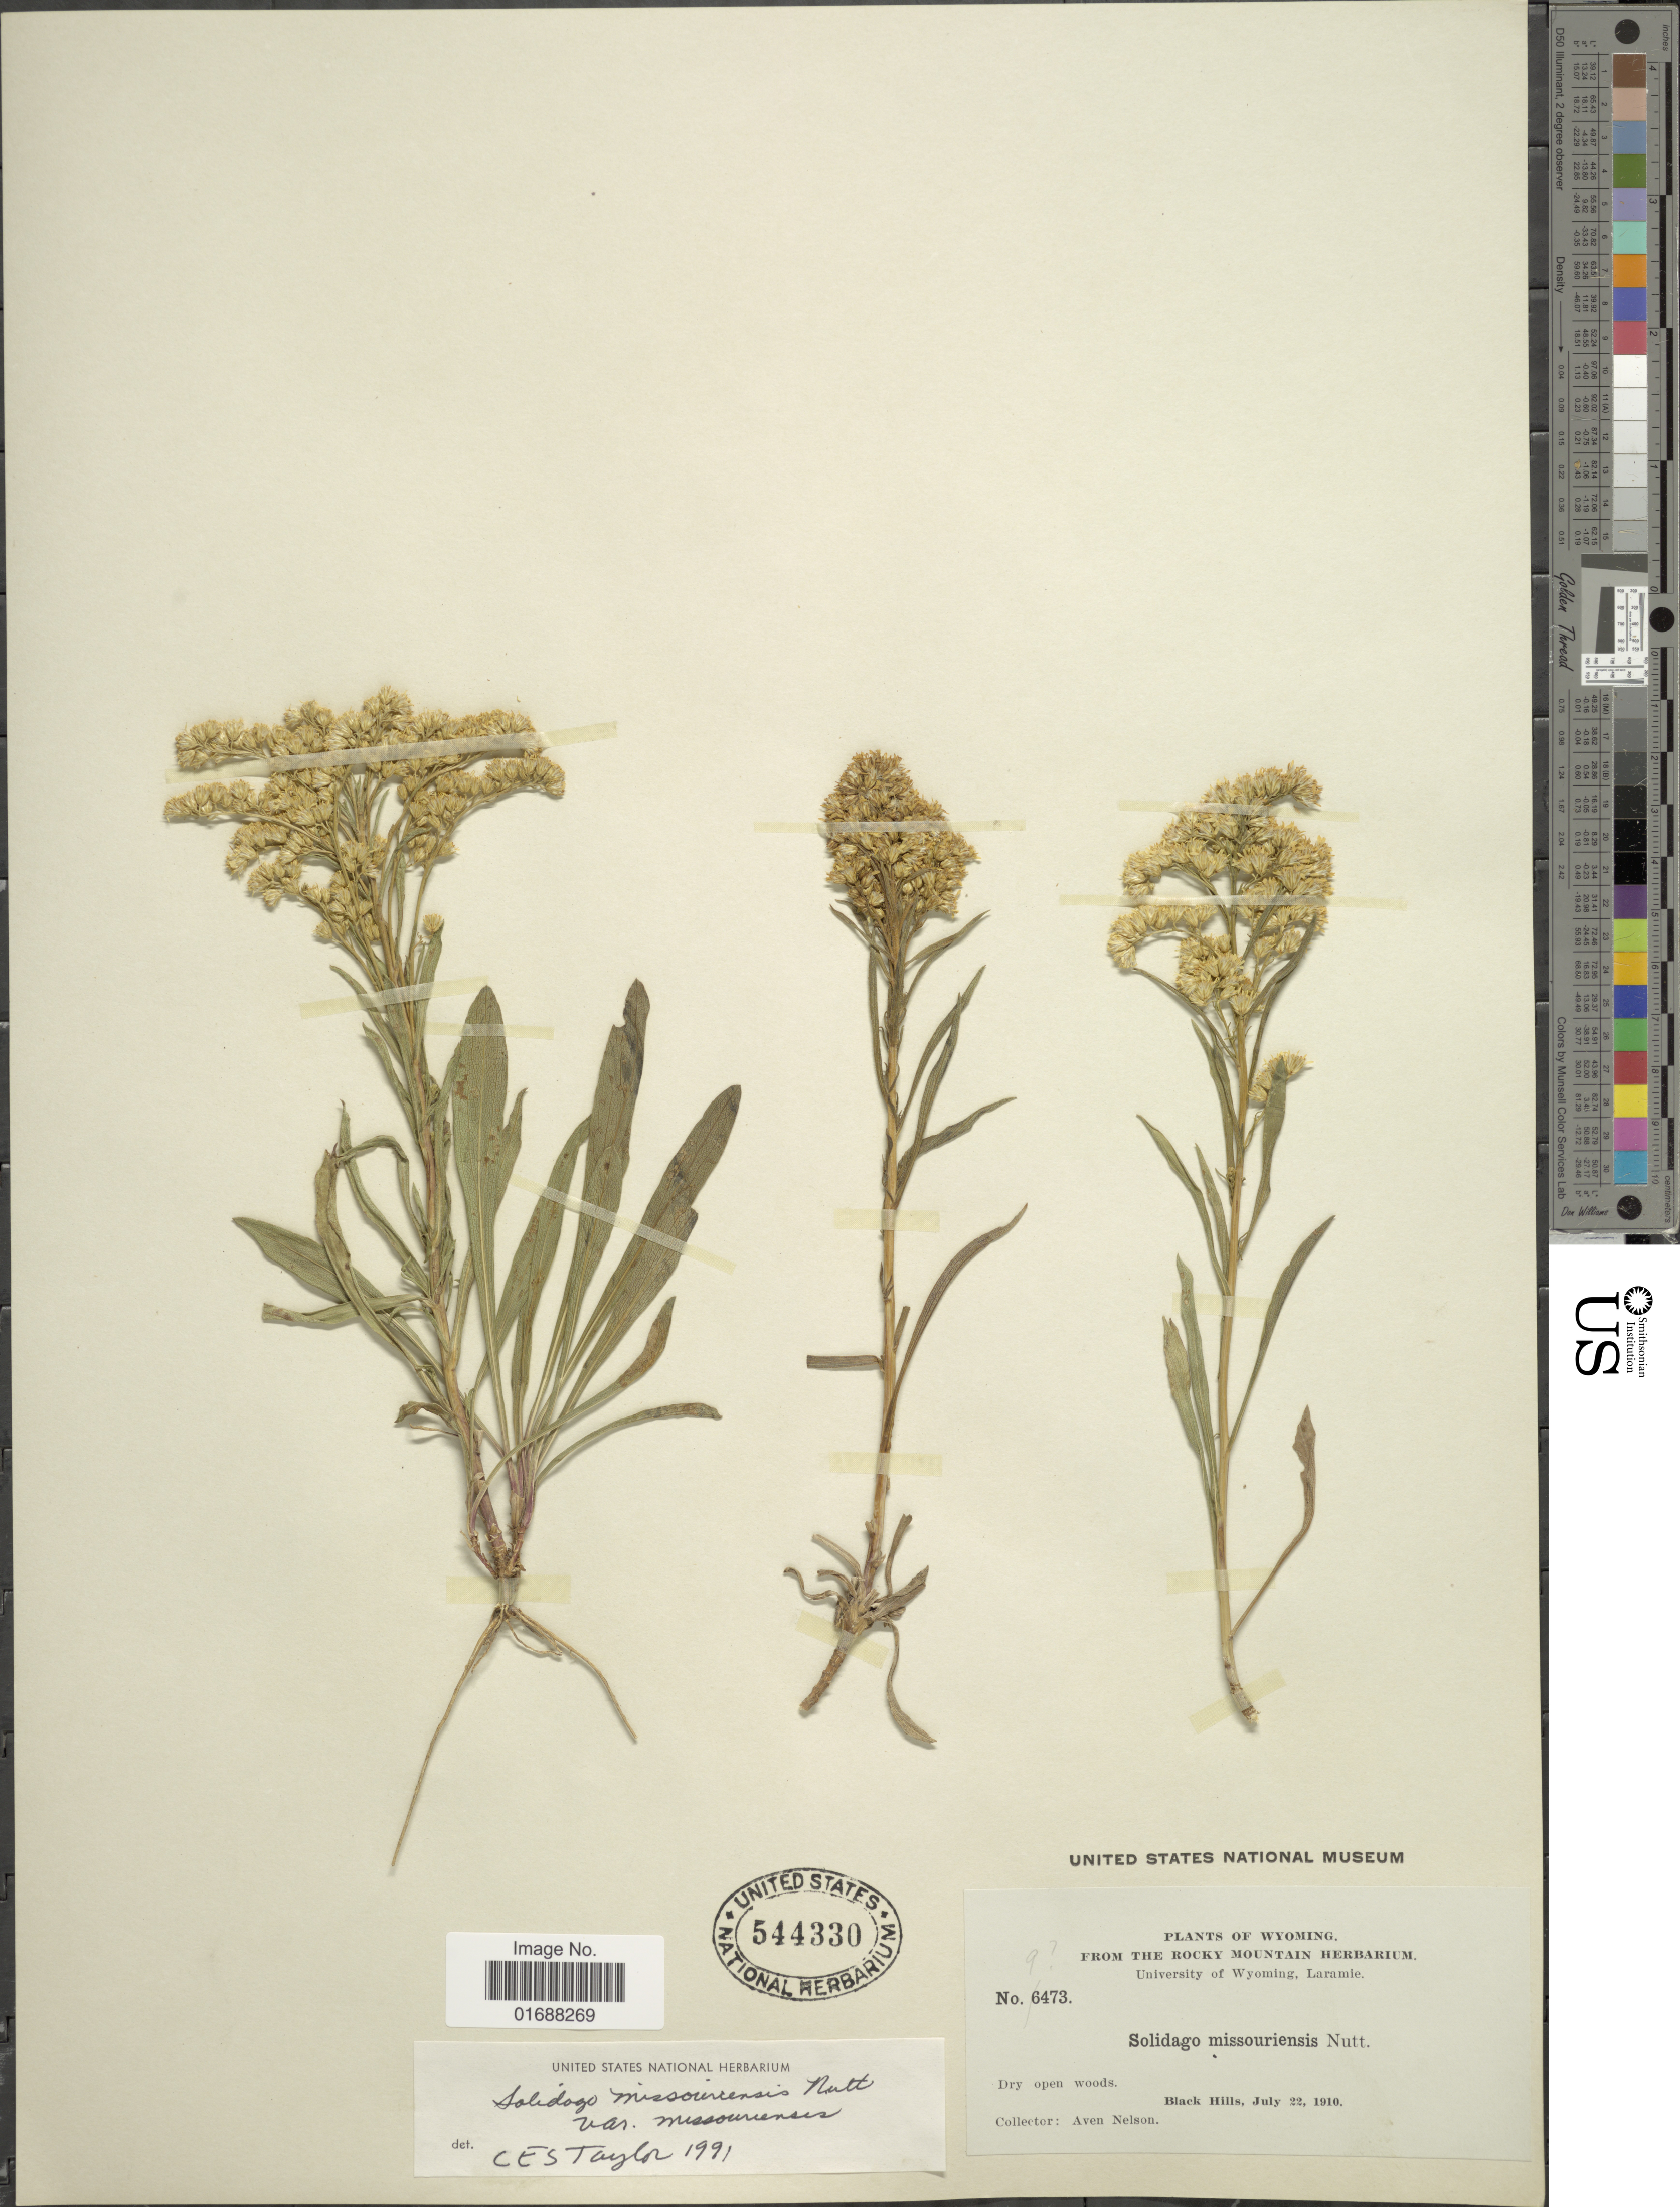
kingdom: Plantae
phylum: Tracheophyta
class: Magnoliopsida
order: Asterales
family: Asteraceae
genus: Solidago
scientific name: Solidago missouriensis var. missouriensis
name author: Nutt.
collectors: A. Nelson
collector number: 6473*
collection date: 1910-07-22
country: United States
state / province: Wyoming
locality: Wyoming. Dry open woods, Black Hills.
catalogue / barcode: US 544330